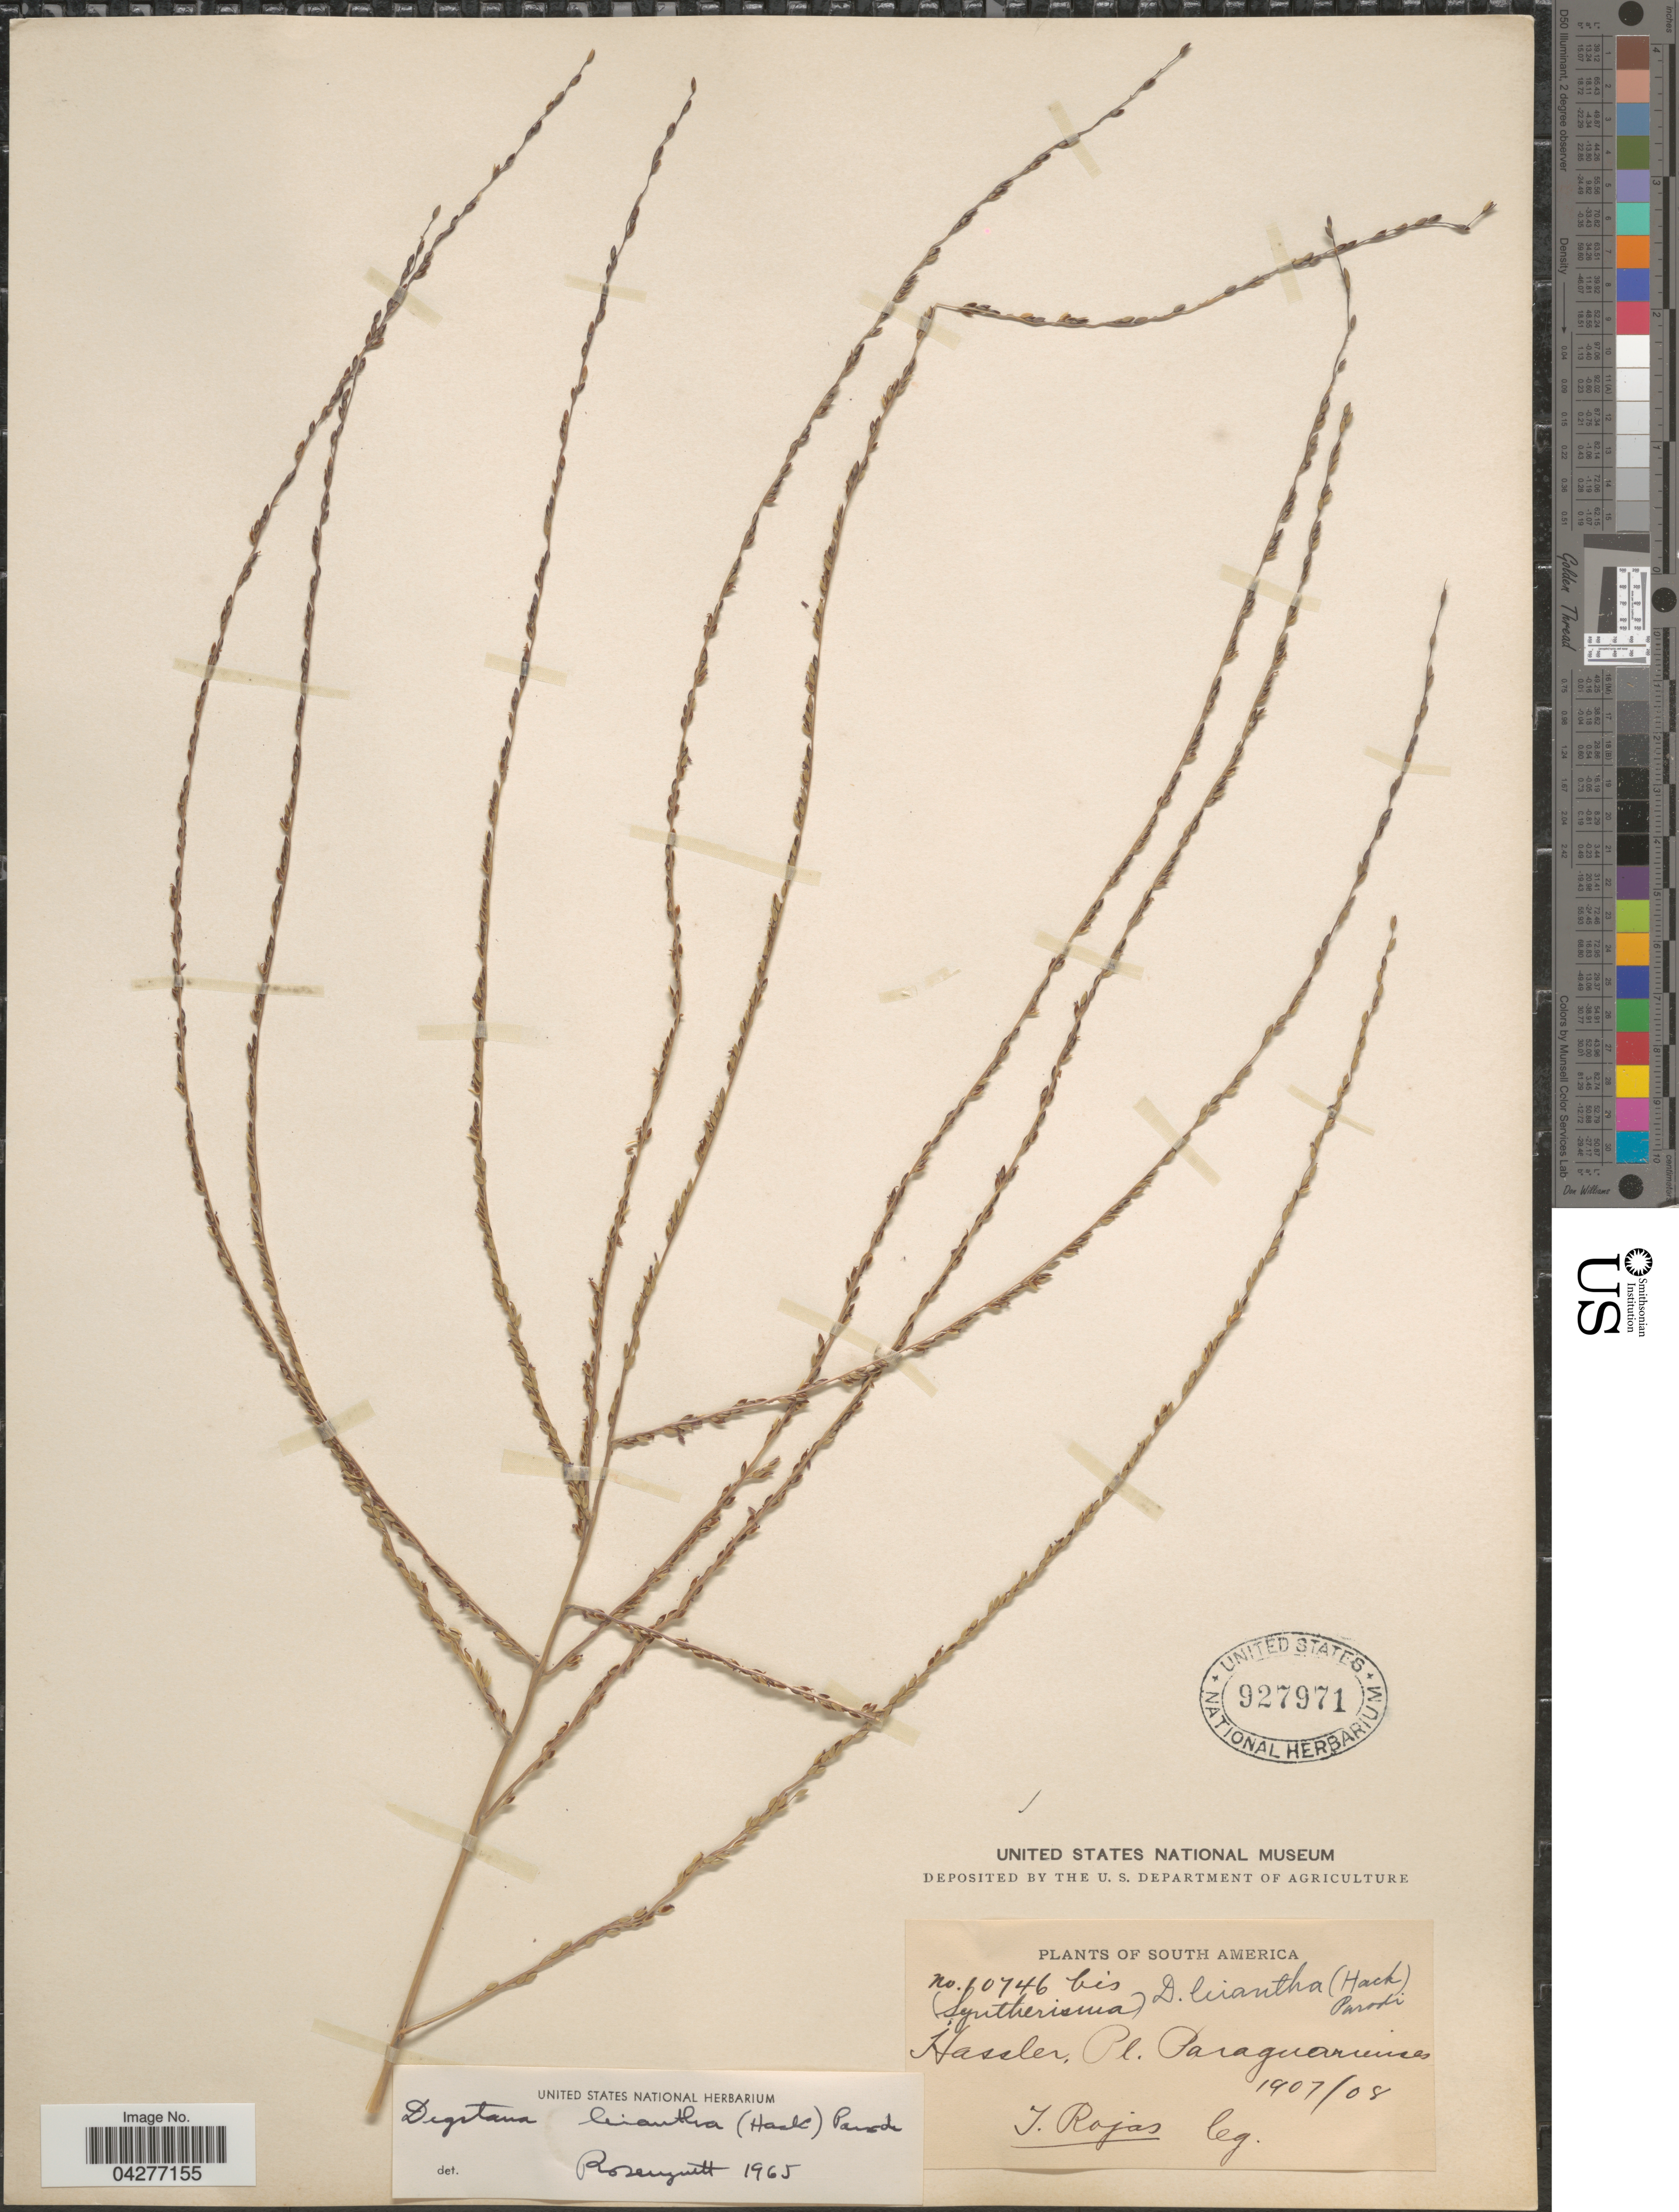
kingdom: Plantae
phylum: Tracheophyta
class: Liliopsida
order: Poales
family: Poaceae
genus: Digitaria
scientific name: Digitaria lehmanniana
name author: Henr.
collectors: T. Rojas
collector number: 10746bis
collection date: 1907/1908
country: Paraguay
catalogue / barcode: US 927971